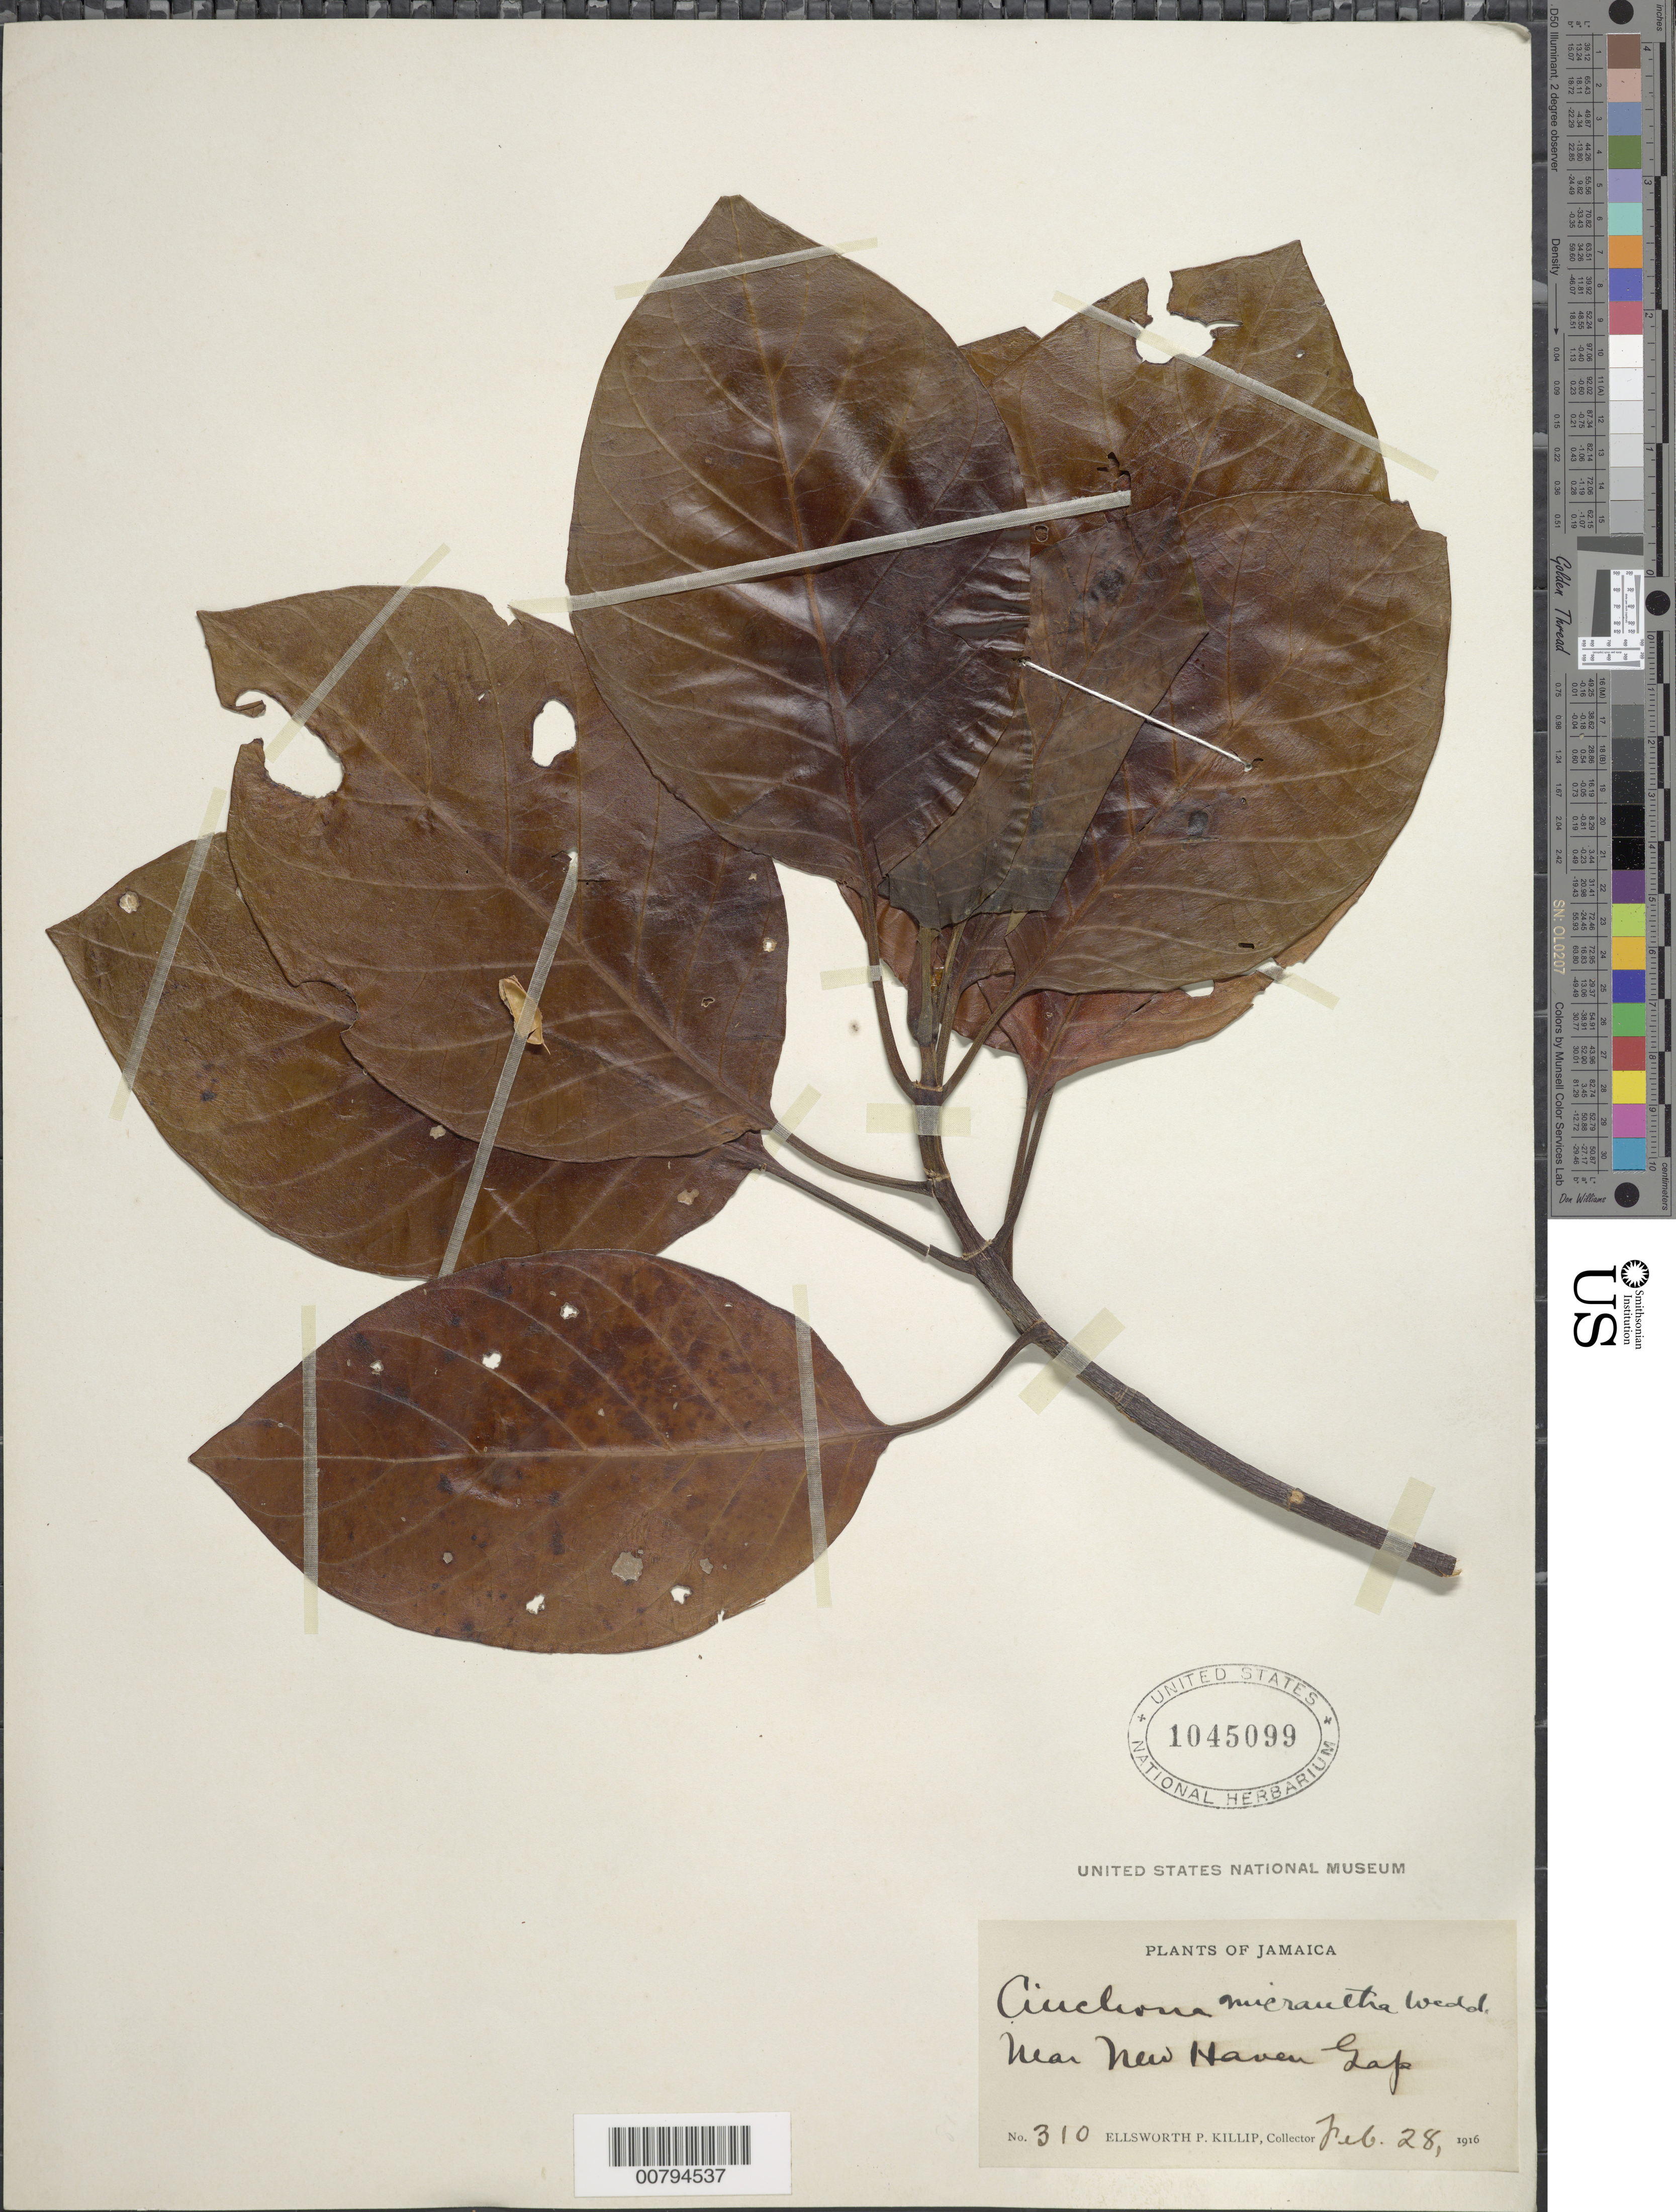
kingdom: Plantae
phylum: Tracheophyta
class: Magnoliopsida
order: Gentianales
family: Rubiaceae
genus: Cinchona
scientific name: Cinchona micantha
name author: Ruiz & Pav.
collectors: E. P. Killip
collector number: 310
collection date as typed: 28 Feb 1916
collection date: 1916-02-28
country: Jamaica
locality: Near New Haven Gap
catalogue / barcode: US 1045099